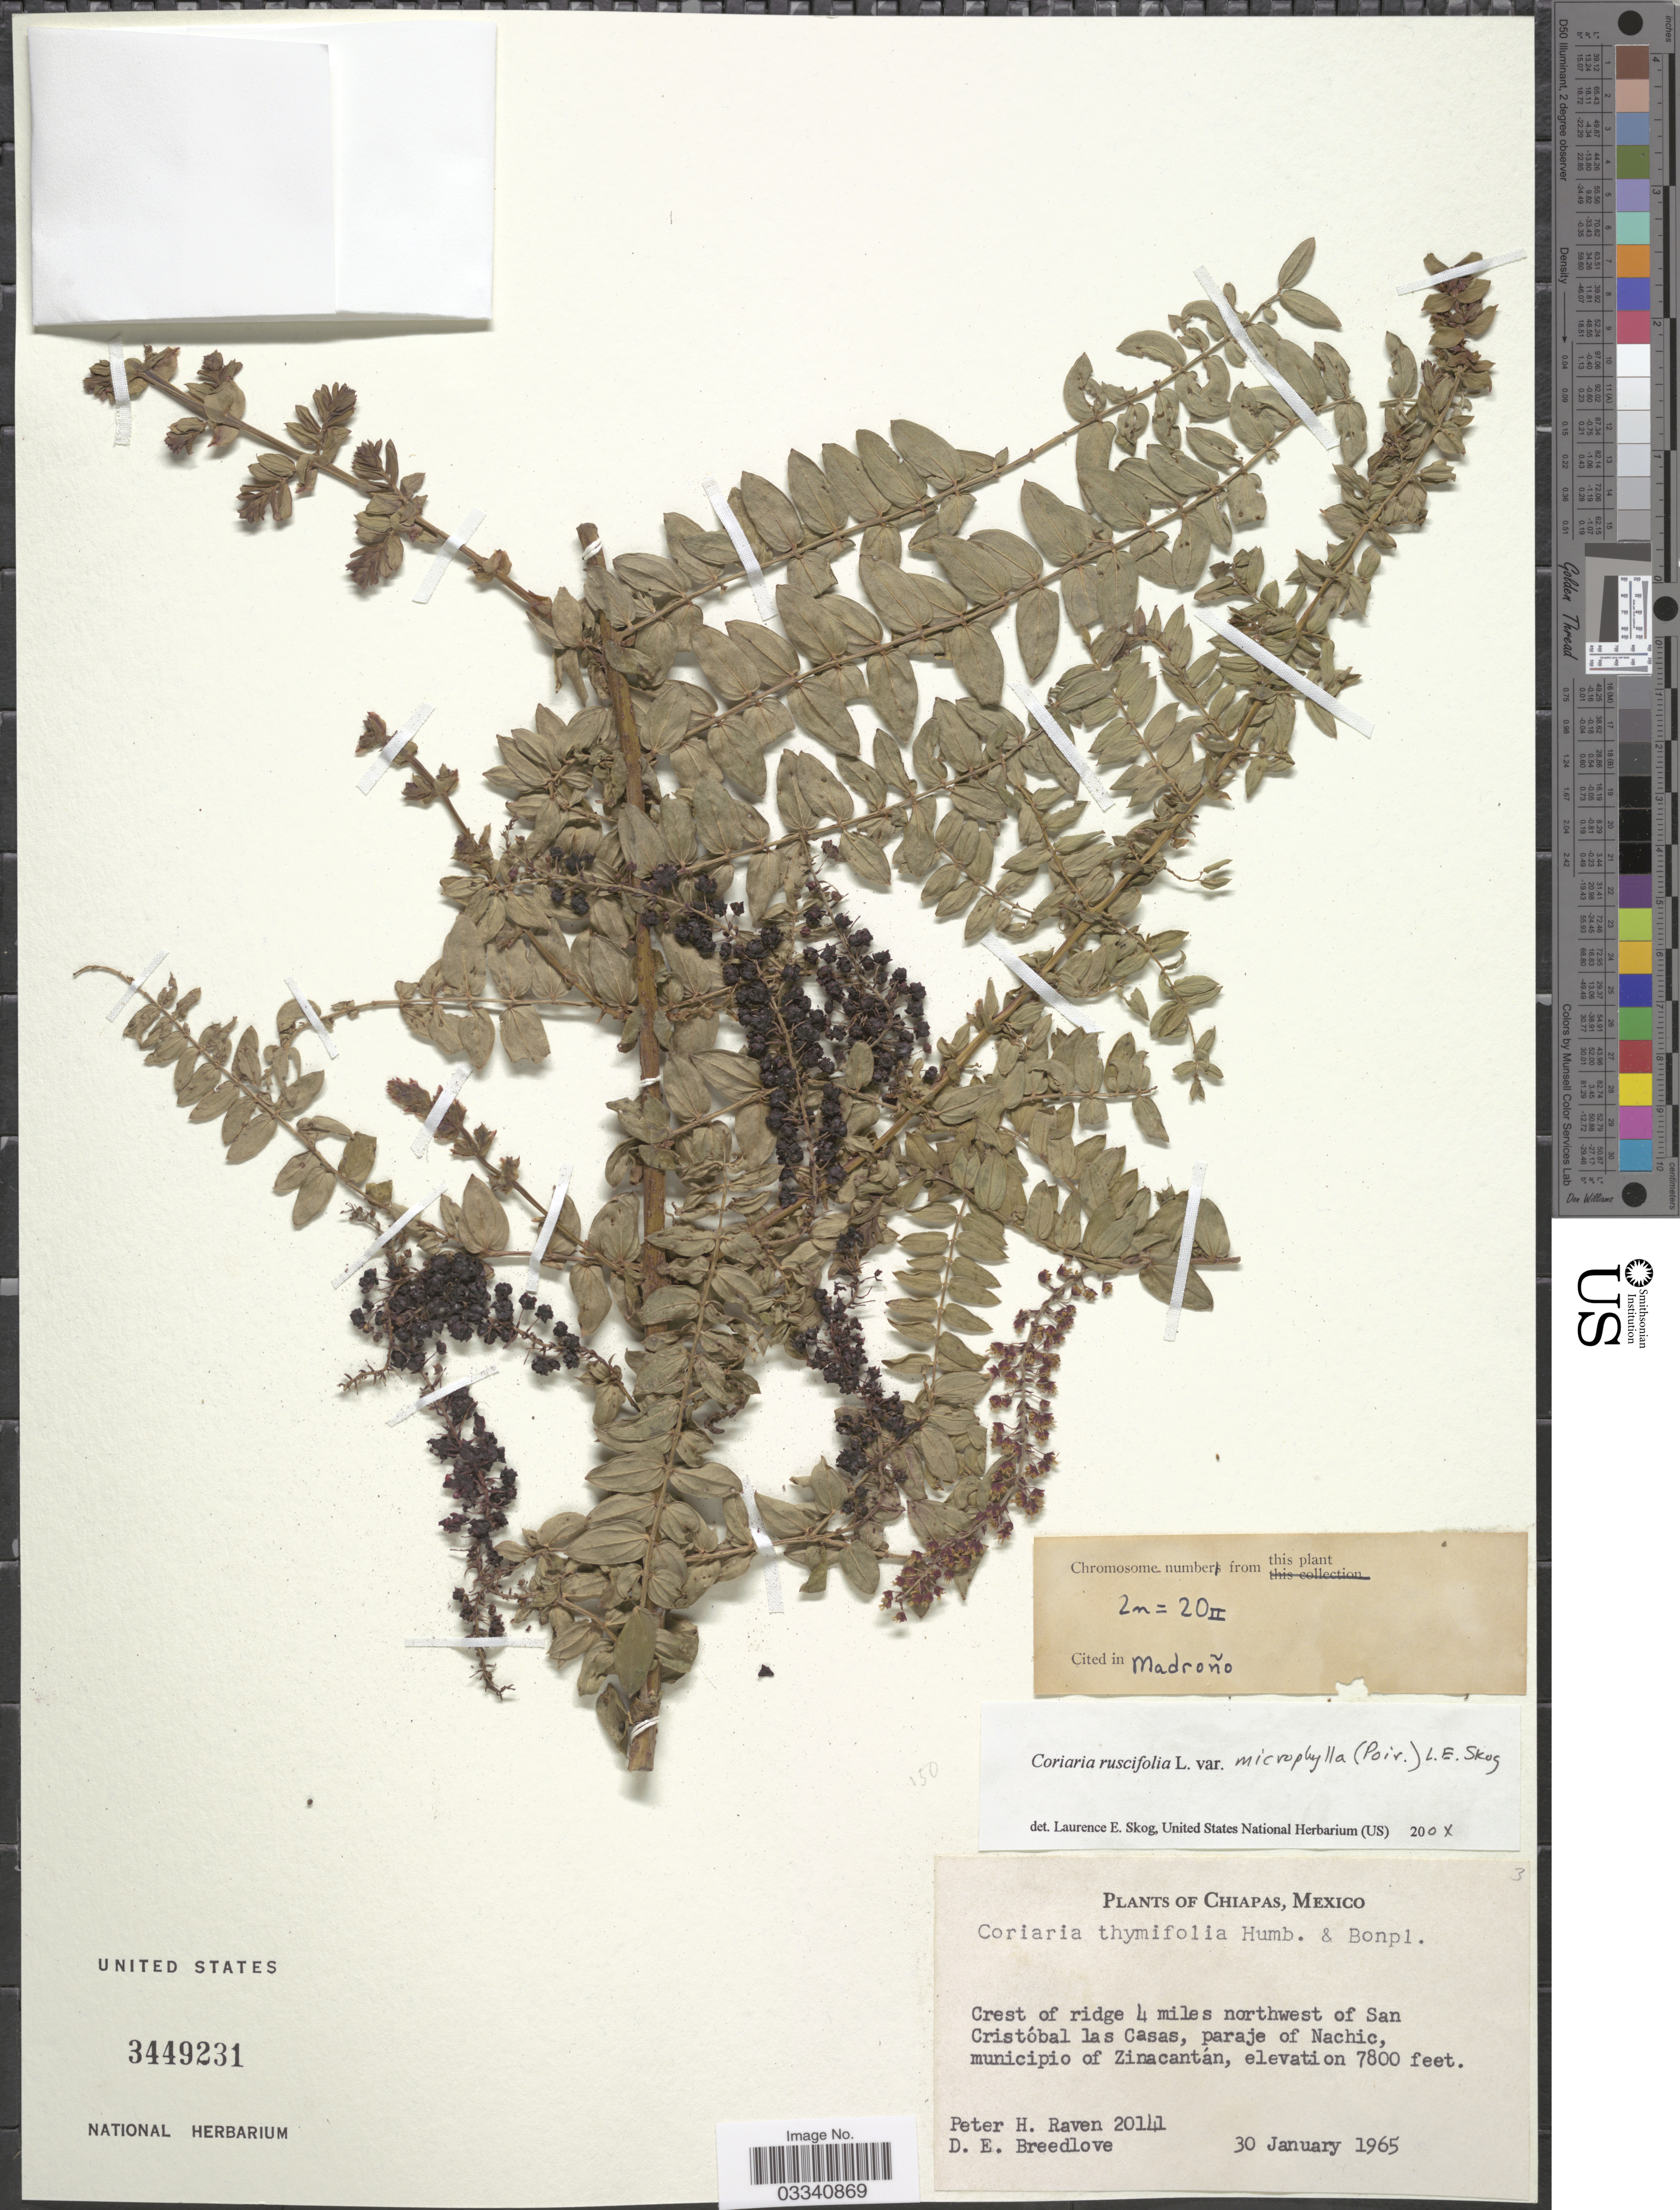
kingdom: Plantae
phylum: Tracheophyta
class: Magnoliopsida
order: Cucurbitales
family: Coriariaceae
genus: Coriaria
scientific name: Coriaria ruscifolia subsp. microphylla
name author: (Poir.) L.E. Skog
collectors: P. Raven & D. E. Breedlove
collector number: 20141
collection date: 1965-01-30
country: Mexico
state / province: Chiapas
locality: Crest of ridge 4 miles northwest of San Cristóbal las Casas, paraje of Nachic, municipio of Zinacantán.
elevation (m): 2377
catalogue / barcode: US 3449231